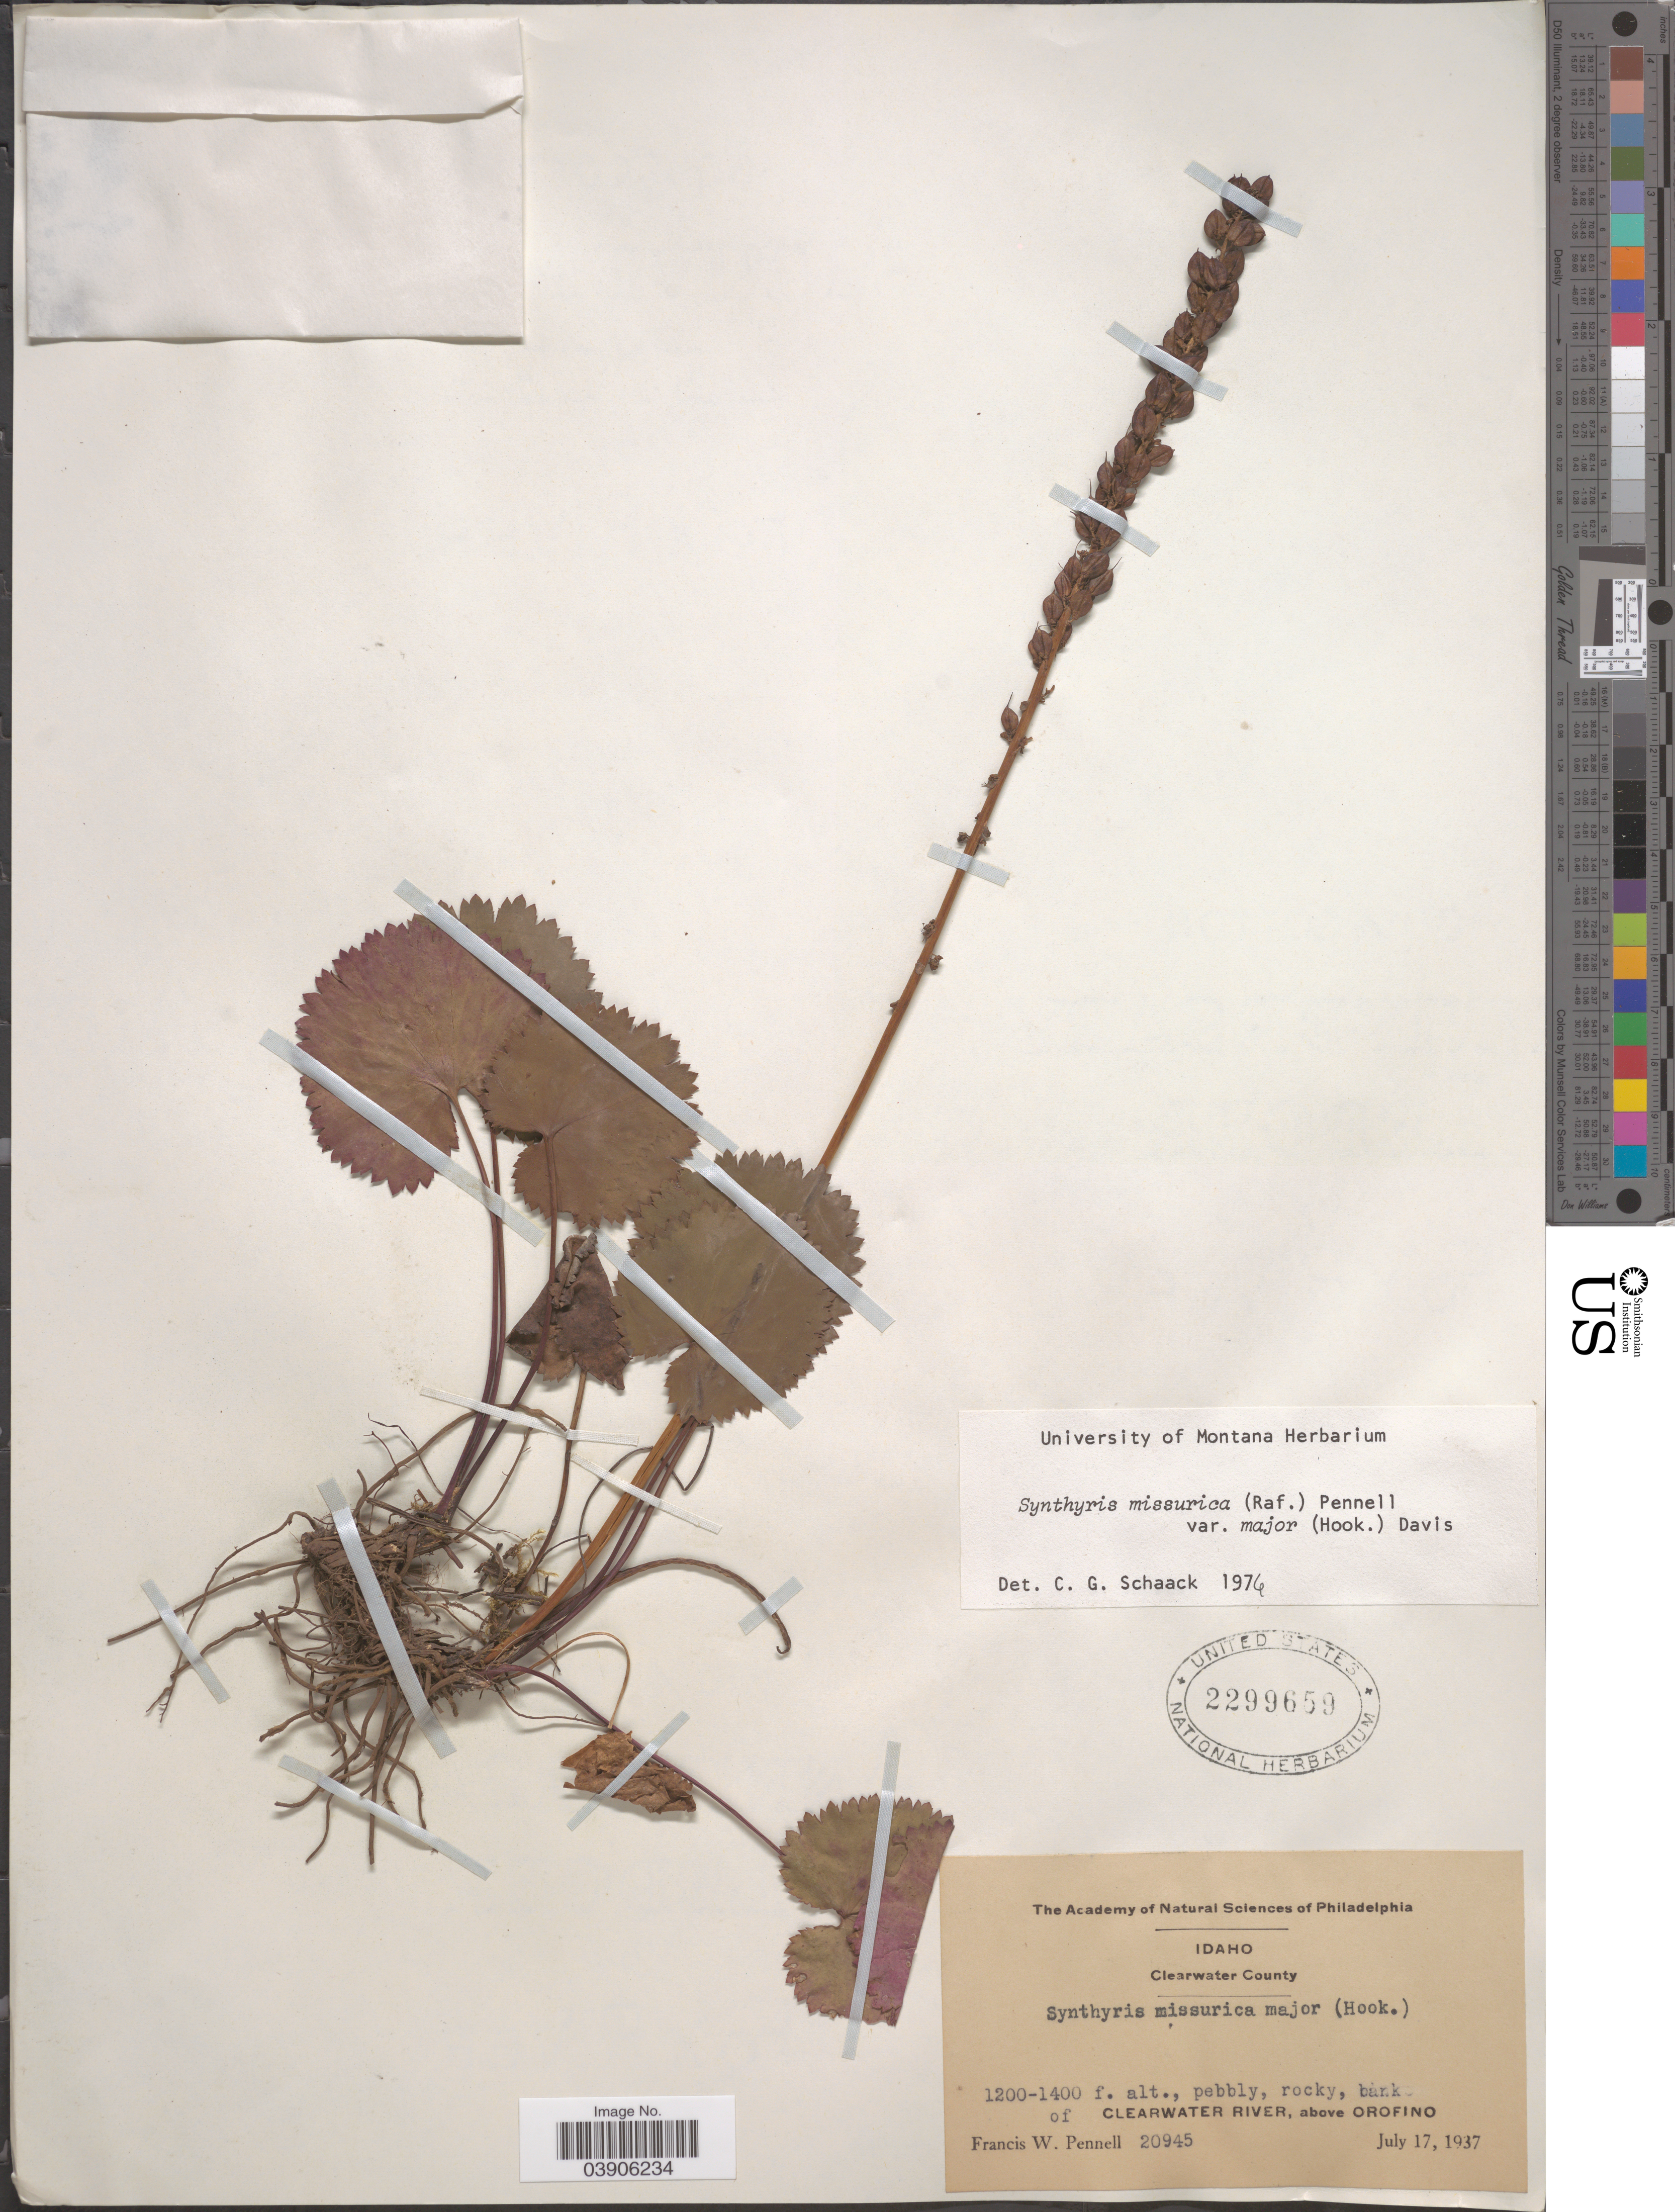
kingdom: Plantae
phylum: Tracheophyta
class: Magnoliopsida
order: Lamiales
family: Plantaginaceae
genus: Synthyris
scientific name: Synthyris missurica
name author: (Raf.) Pennell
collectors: F. W. Pennell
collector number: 20945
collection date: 1937-07-17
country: United States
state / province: Idaho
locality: Clearwater County. Clearwater River, above Orofino.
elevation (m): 366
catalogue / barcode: US 2299659